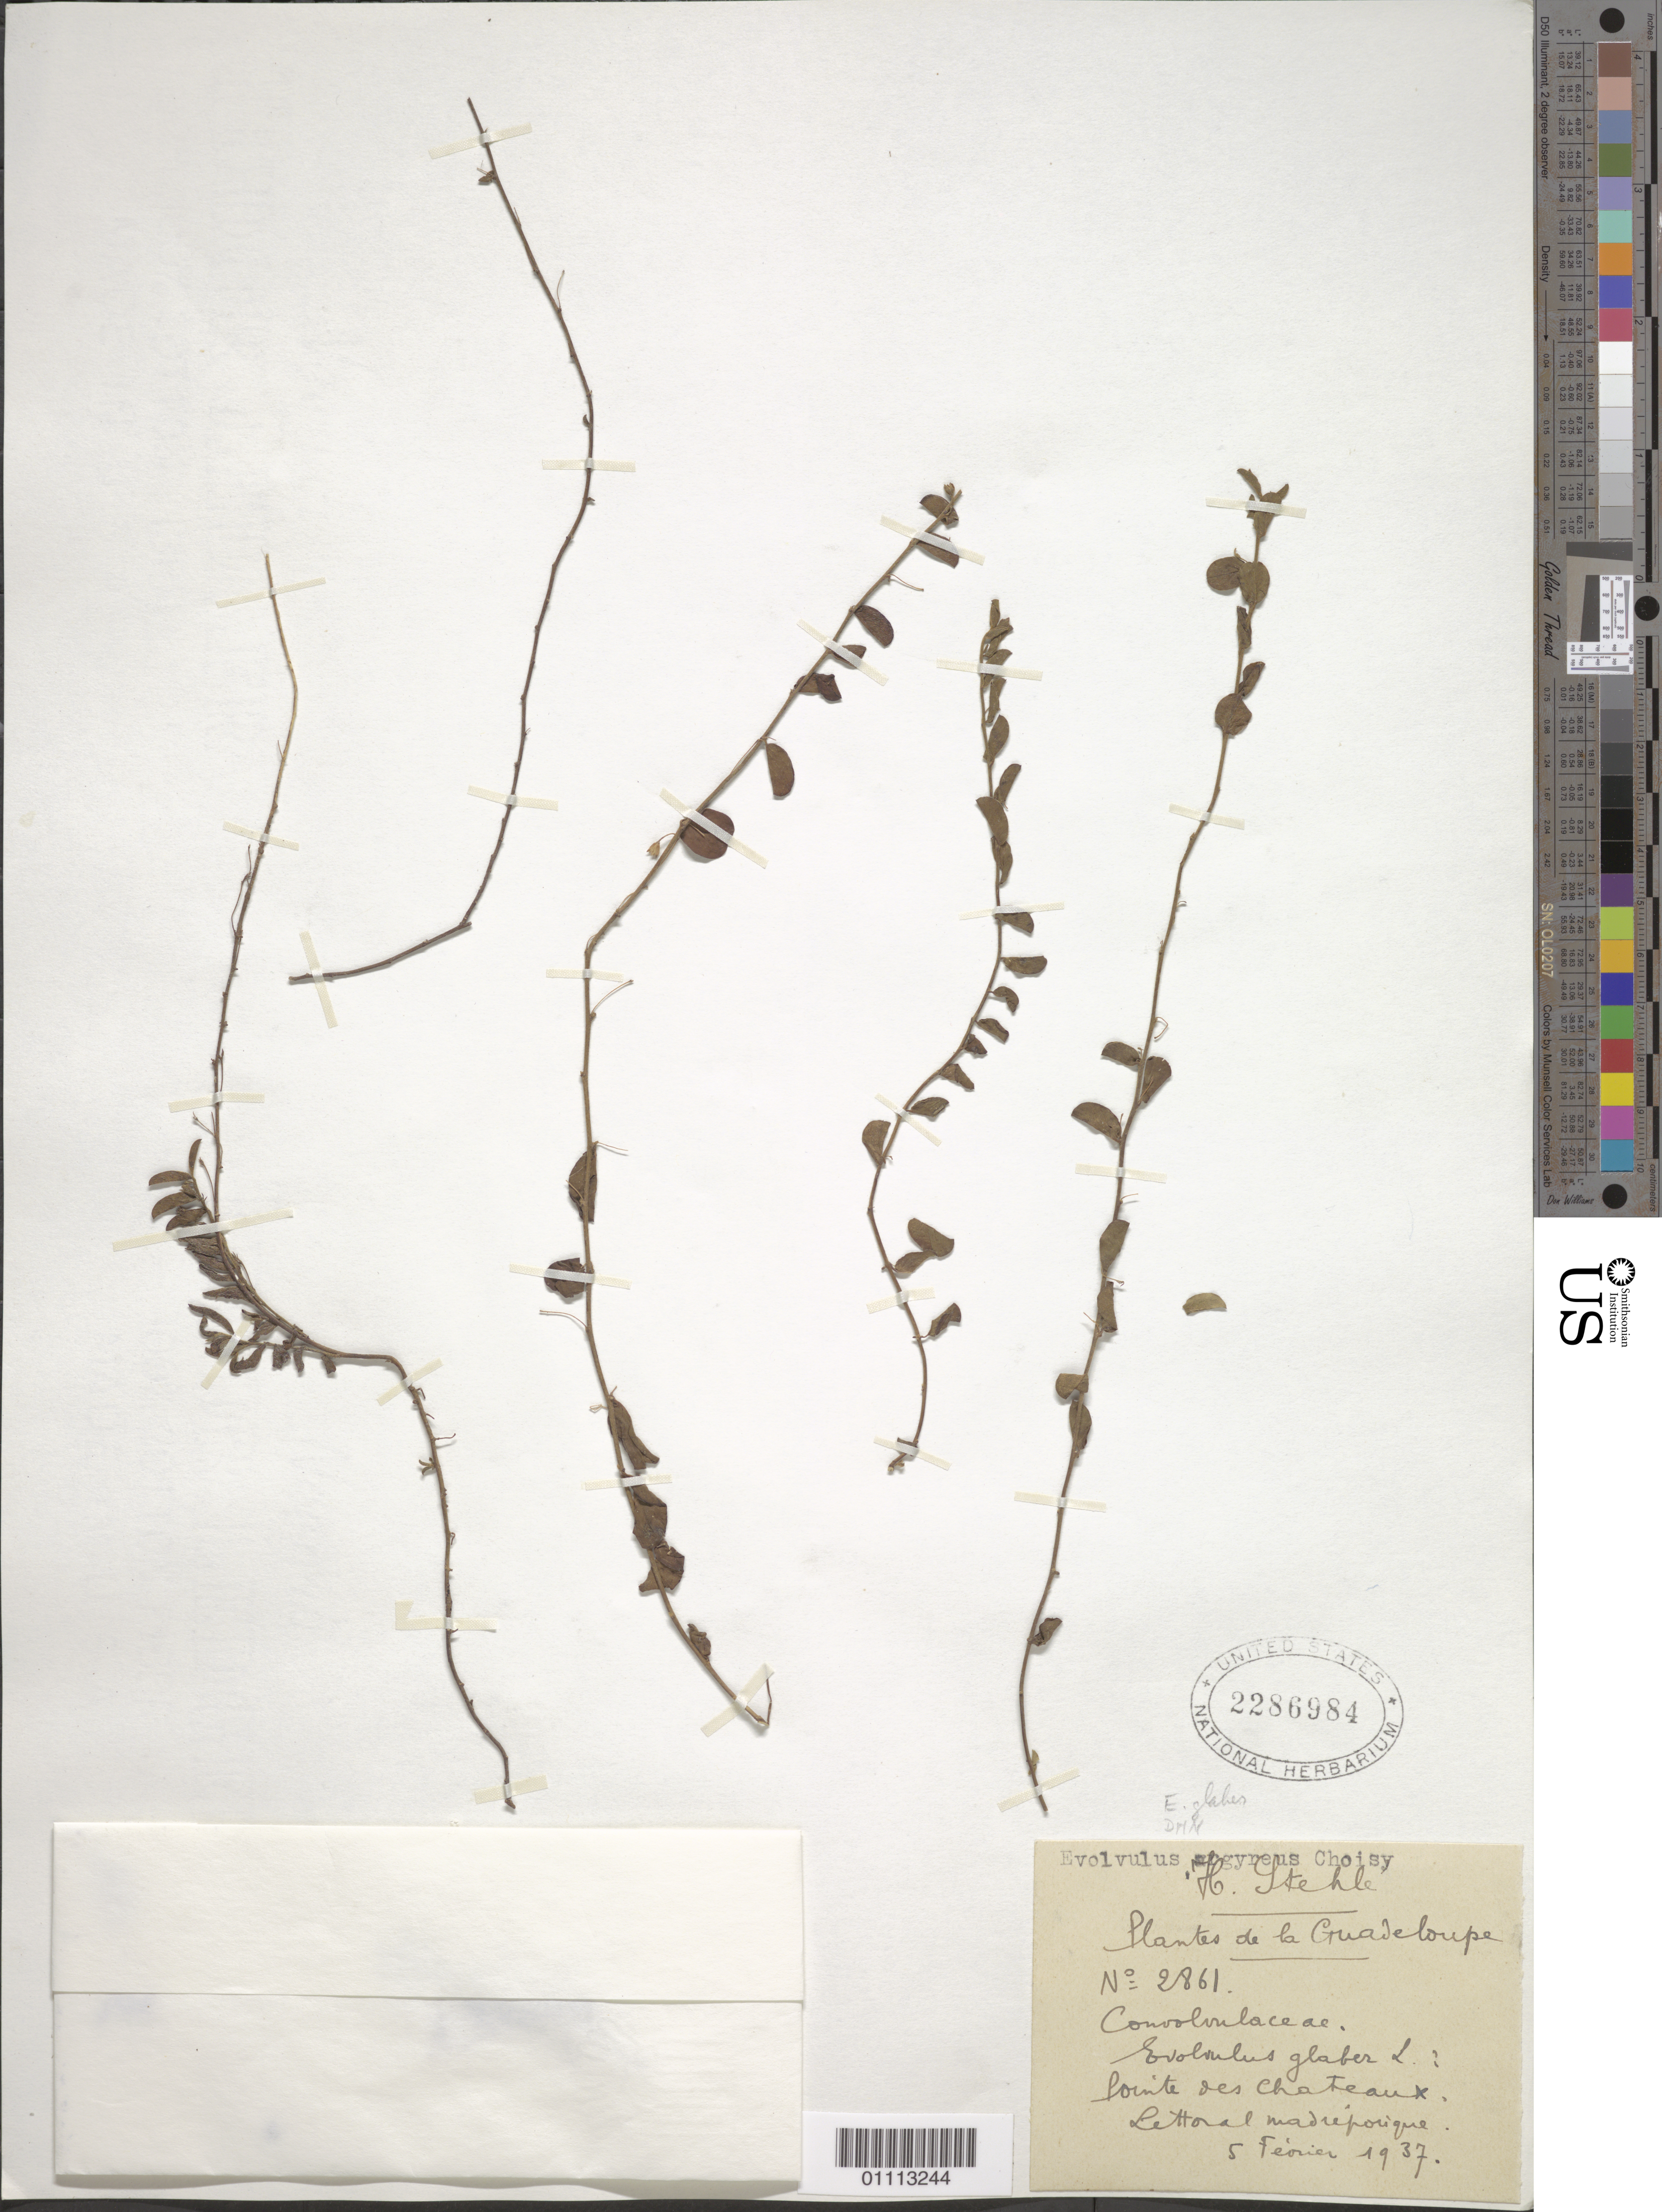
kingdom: Plantae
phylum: Tracheophyta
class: Magnoliopsida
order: Solanales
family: Convolvulaceae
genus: Evolvulus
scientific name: Evolvulus convolvuloides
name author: (Willd. ex Schult.) Stearn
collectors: H. Stehlé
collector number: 2861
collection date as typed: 05 Feb 1937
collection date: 1937-02-05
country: Guadeloupe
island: Grande Terre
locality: Pointe des Chateaux. Littoral madreforique.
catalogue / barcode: US 2286984